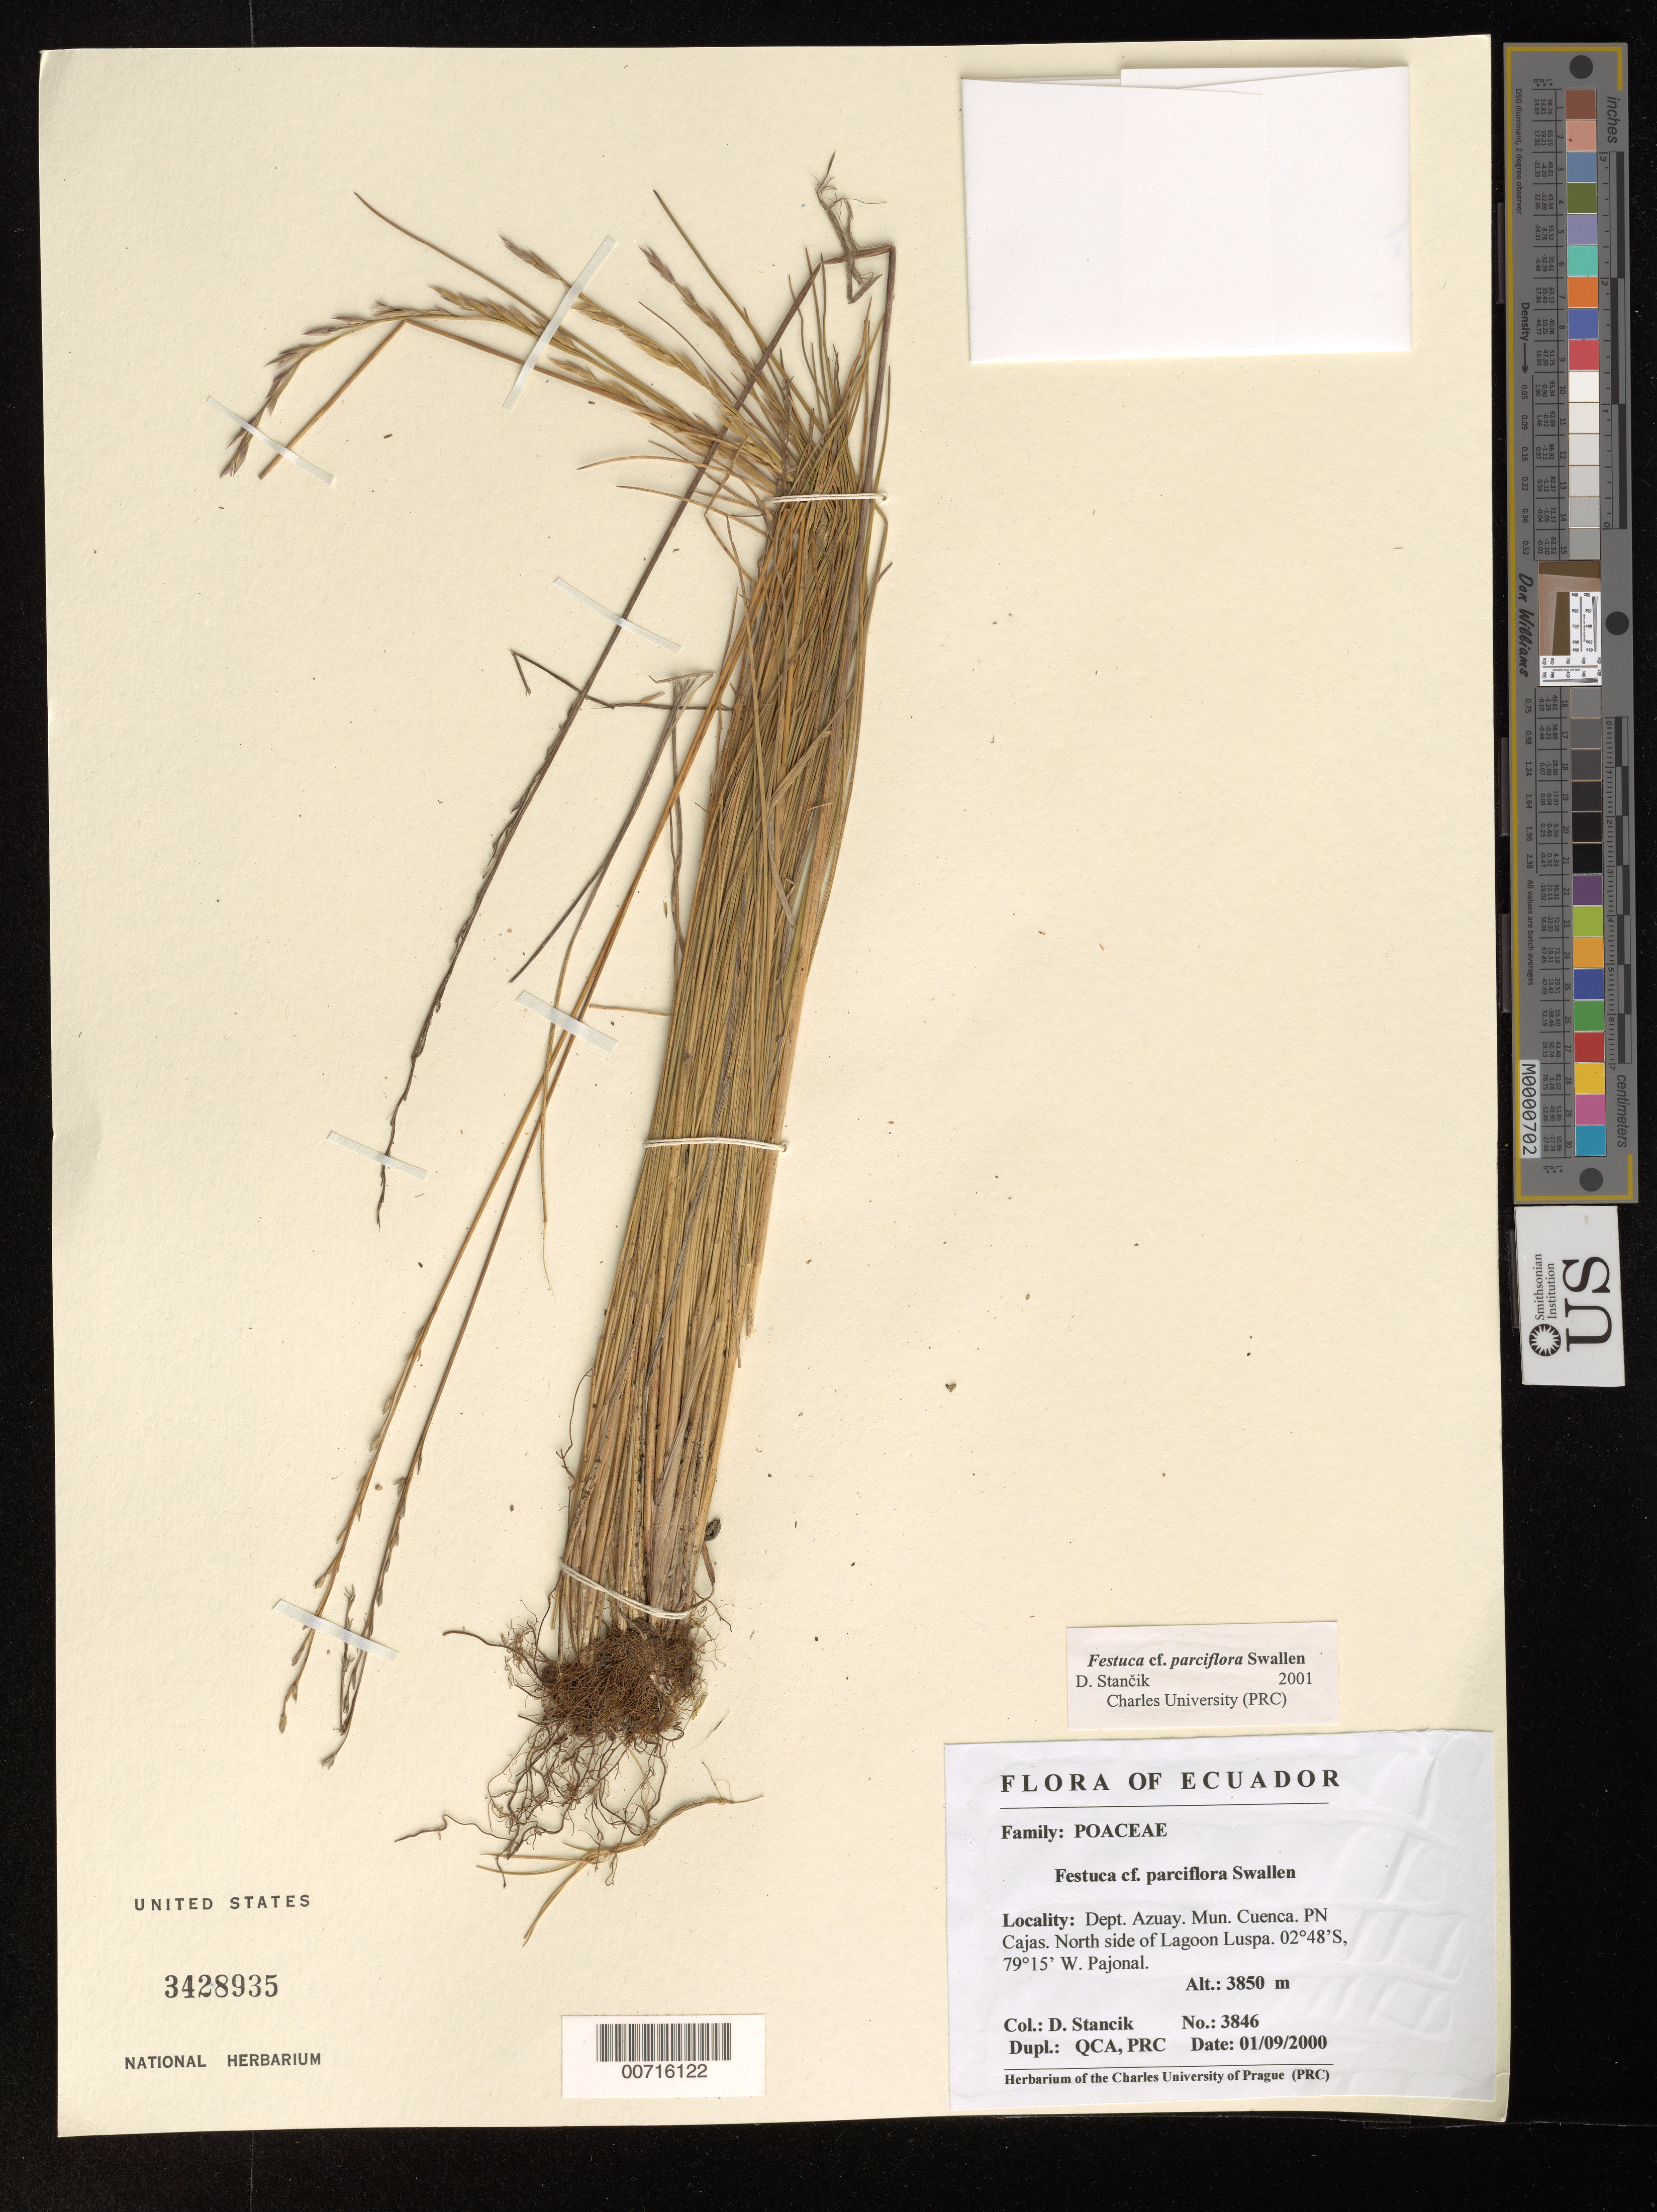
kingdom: Plantae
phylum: Tracheophyta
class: Liliopsida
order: Poales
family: Poaceae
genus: Festuca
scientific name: Festuca parciflora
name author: Swallen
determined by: Stancik, D.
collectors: D. Stancik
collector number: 3846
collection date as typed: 01 Sep 2000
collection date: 2000-09-01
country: Ecuador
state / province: Azuay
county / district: Cuenca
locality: PN Cajas. North side of Lagoon Luspa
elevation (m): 3850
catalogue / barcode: US 3428935